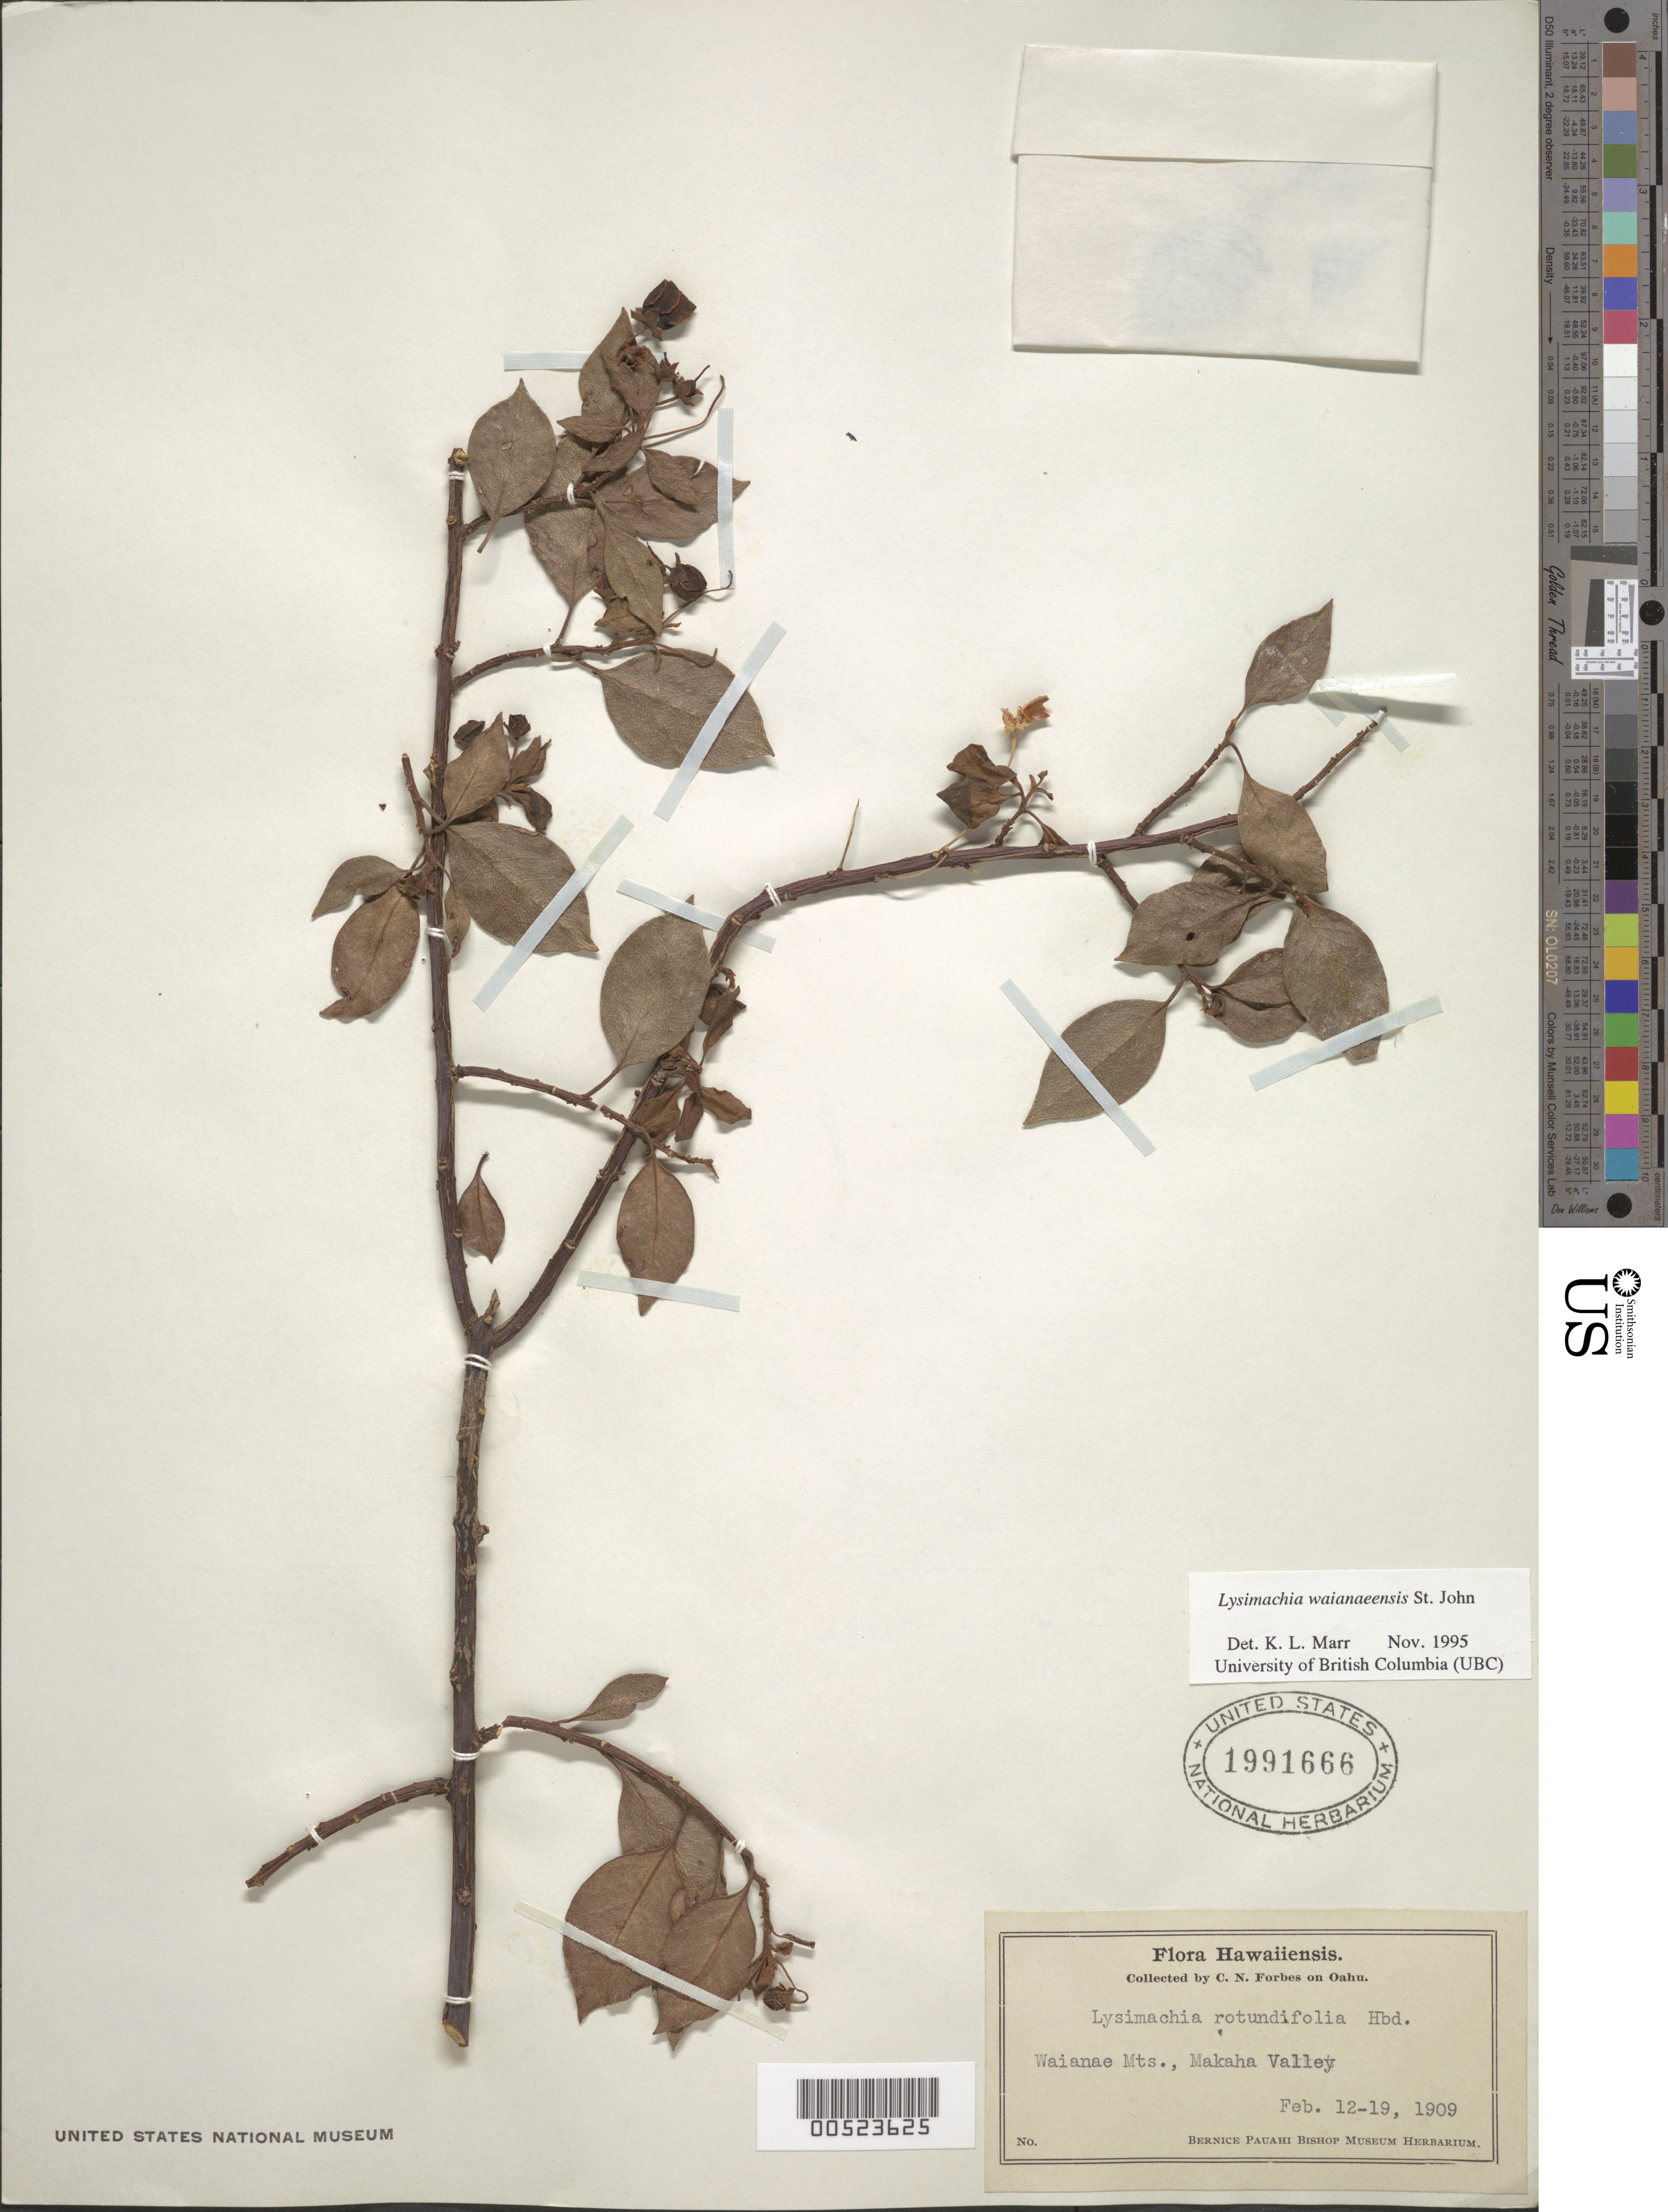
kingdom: Plantae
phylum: Tracheophyta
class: Magnoliopsida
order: Ericales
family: Primulaceae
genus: Lysimachia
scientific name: Lysimachia hillebrandii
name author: Hook. f. ex A. Gray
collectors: C. N. Forbes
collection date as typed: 12 Feb 1909 to 19 Feb 1909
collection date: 1909-02-12/1909-02-19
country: United States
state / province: Hawaii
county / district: Honolulu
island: Oahu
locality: Waianae Mts, Makaha Valley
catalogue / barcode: US 1991666